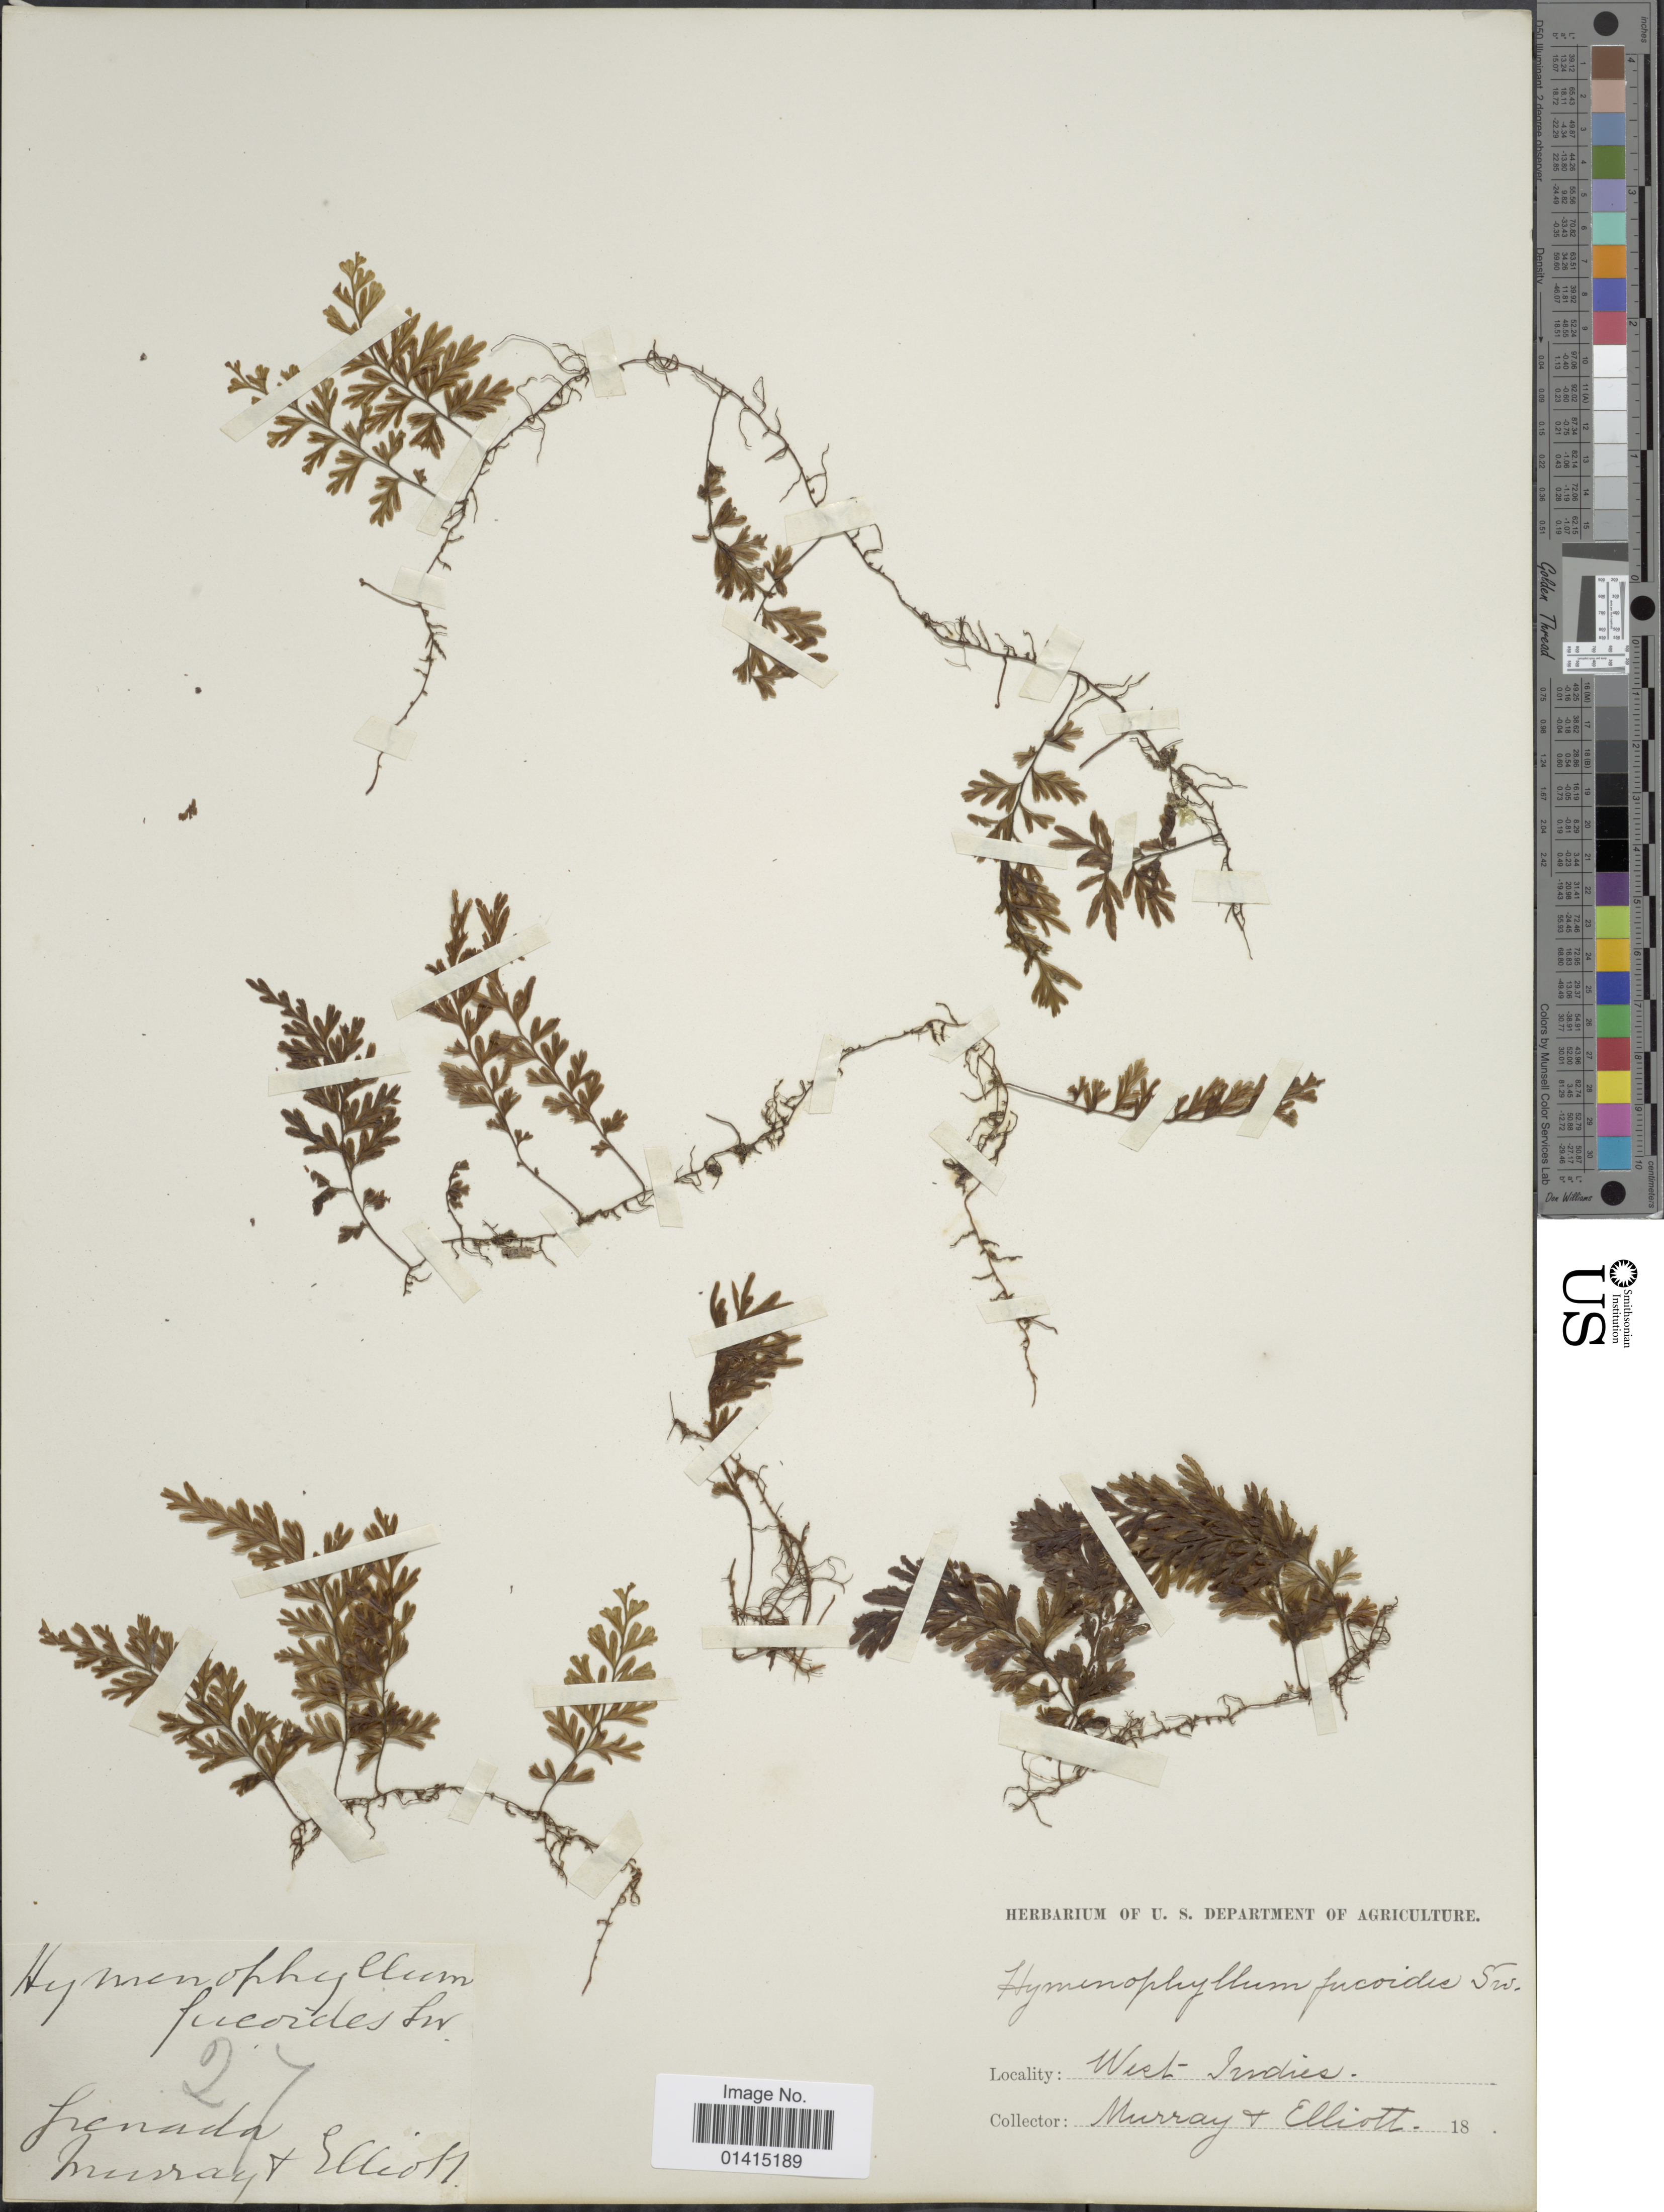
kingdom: Plantae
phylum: Tracheophyta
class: Polypodiopsida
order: Hymenophyllales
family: Hymenophyllaceae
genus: Hymenophyllum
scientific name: Hymenophyllum fucoides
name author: (Sw.) Sw.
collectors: Murray, -- & Elliott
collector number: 27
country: Grenada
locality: West-Indies